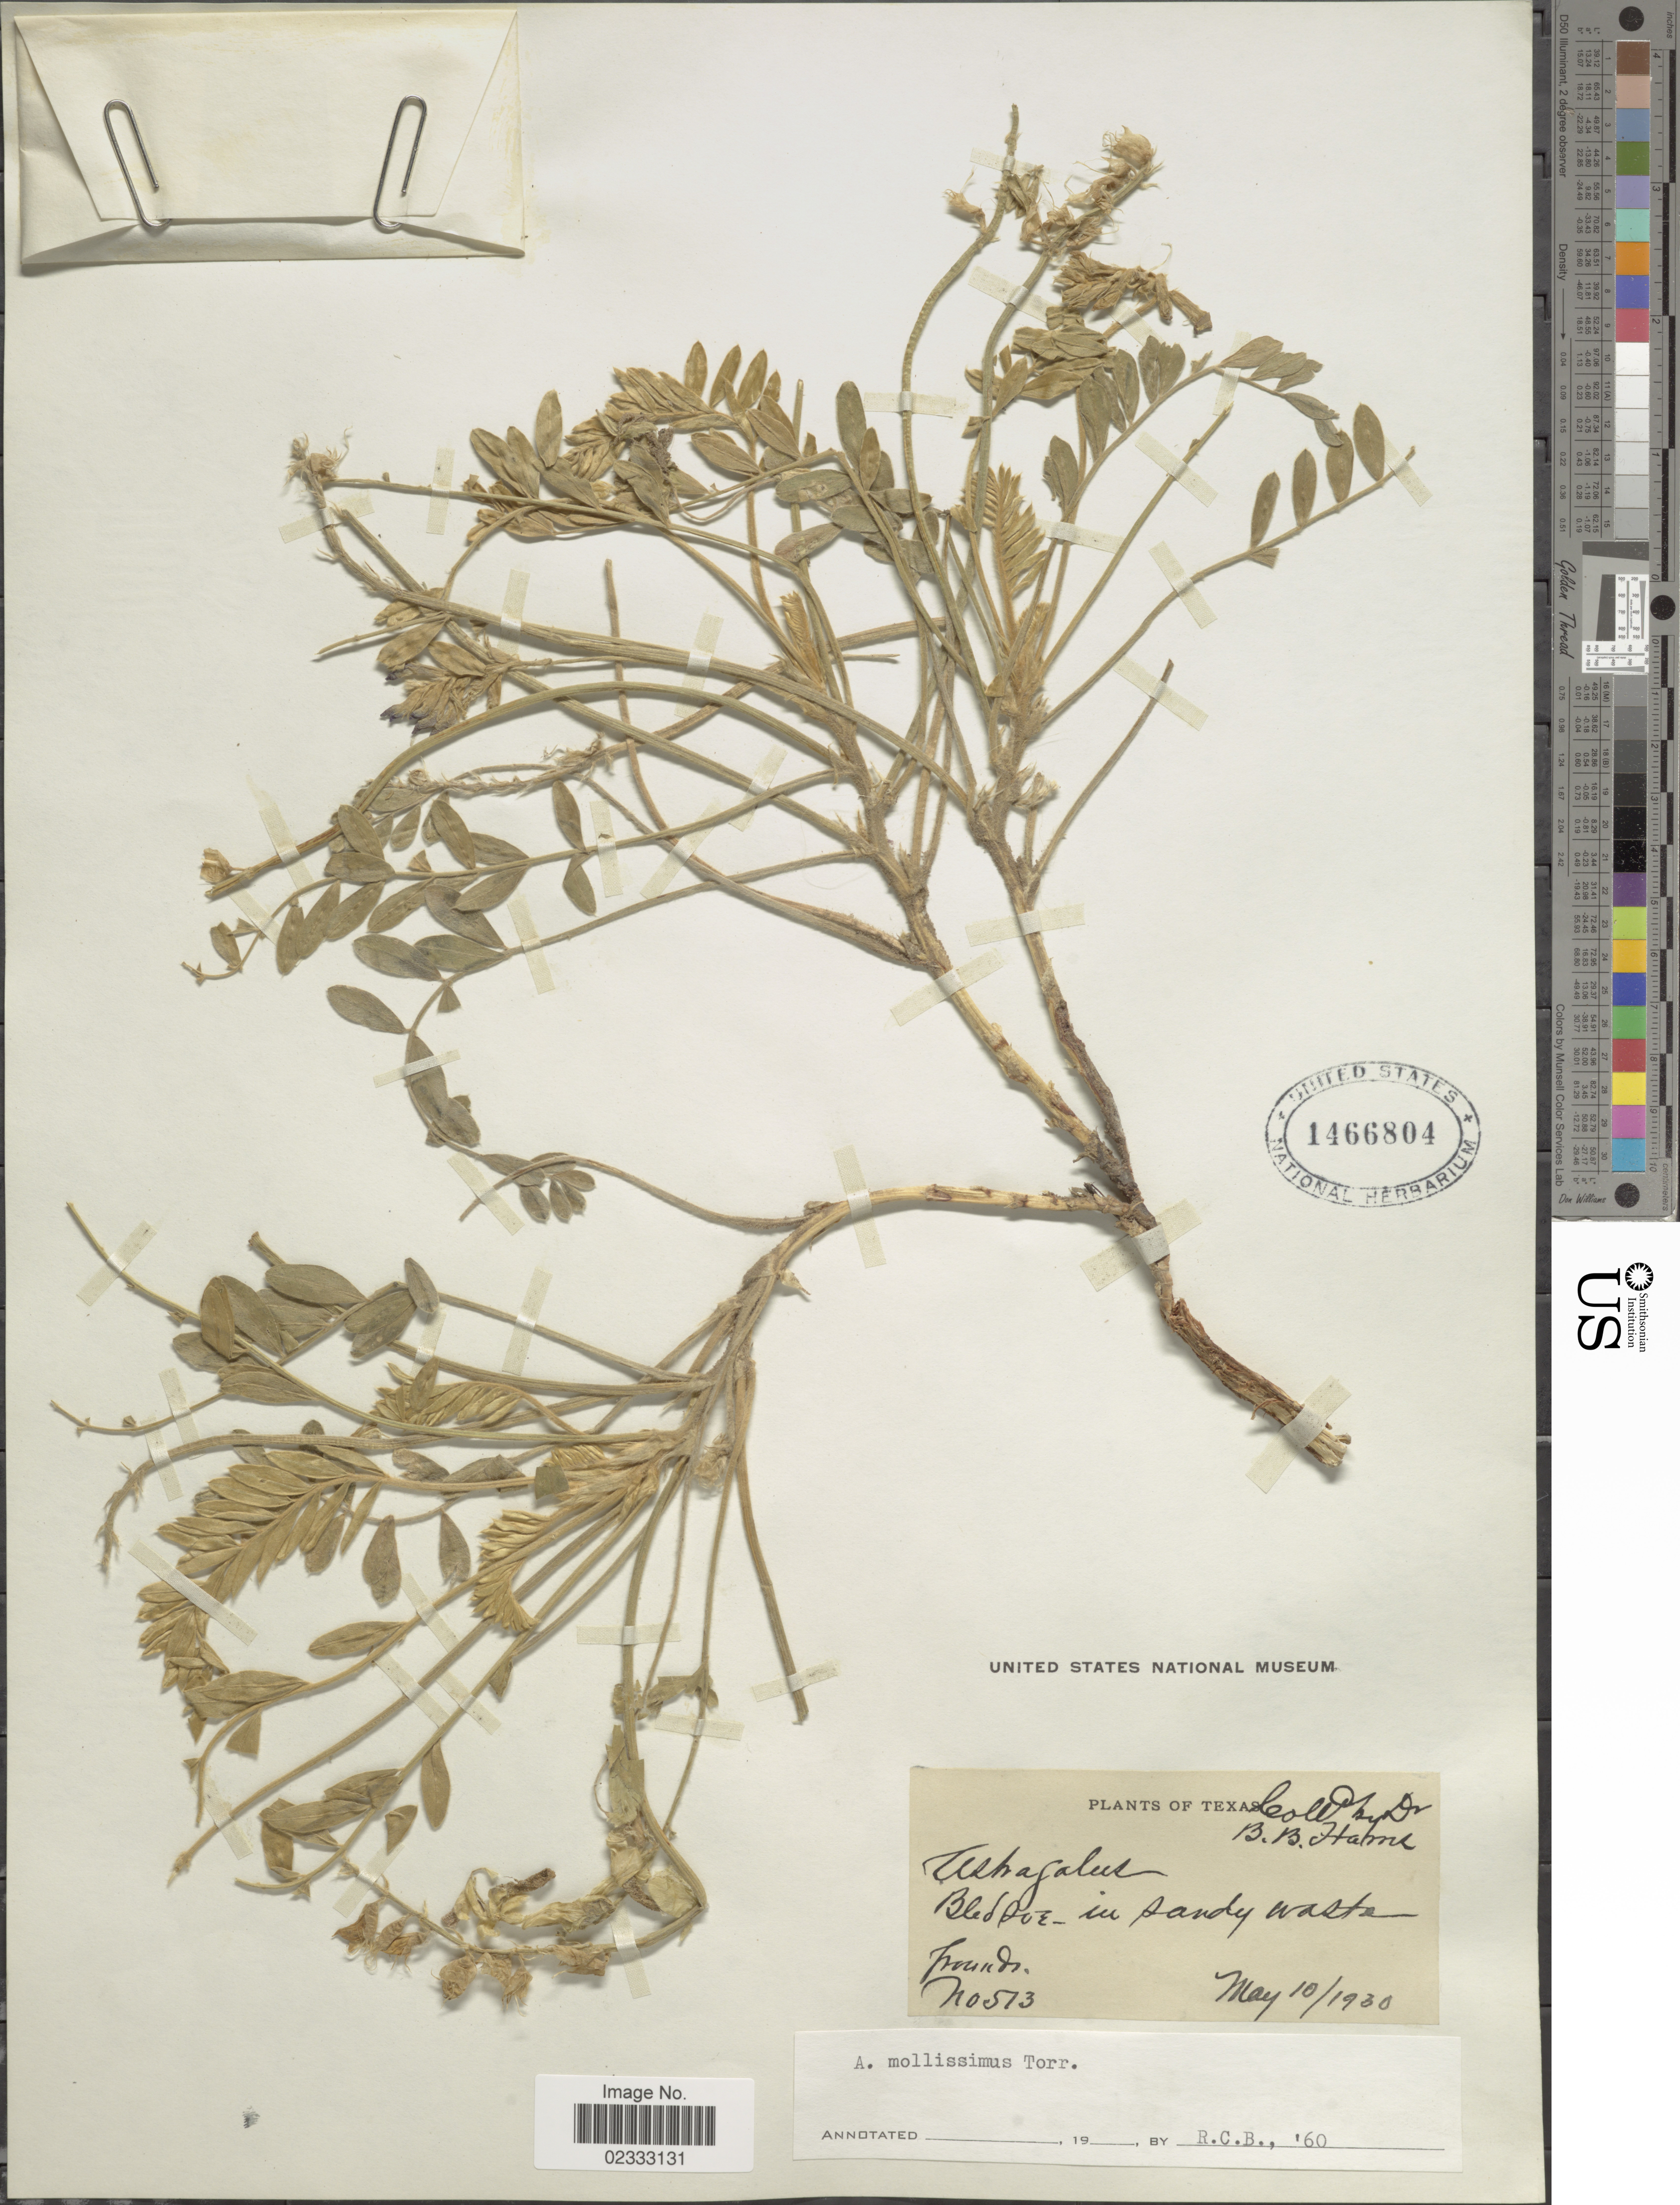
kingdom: Plantae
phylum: Tracheophyta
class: Magnoliopsida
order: Fabales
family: Fabaceae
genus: Astragalus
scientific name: Astragalus mollissimus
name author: Torr.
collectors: B. B. Harris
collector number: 513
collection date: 1930-05-10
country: United States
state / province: Texas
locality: Texas. Bledsoe in sandy waste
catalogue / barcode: US 1466804